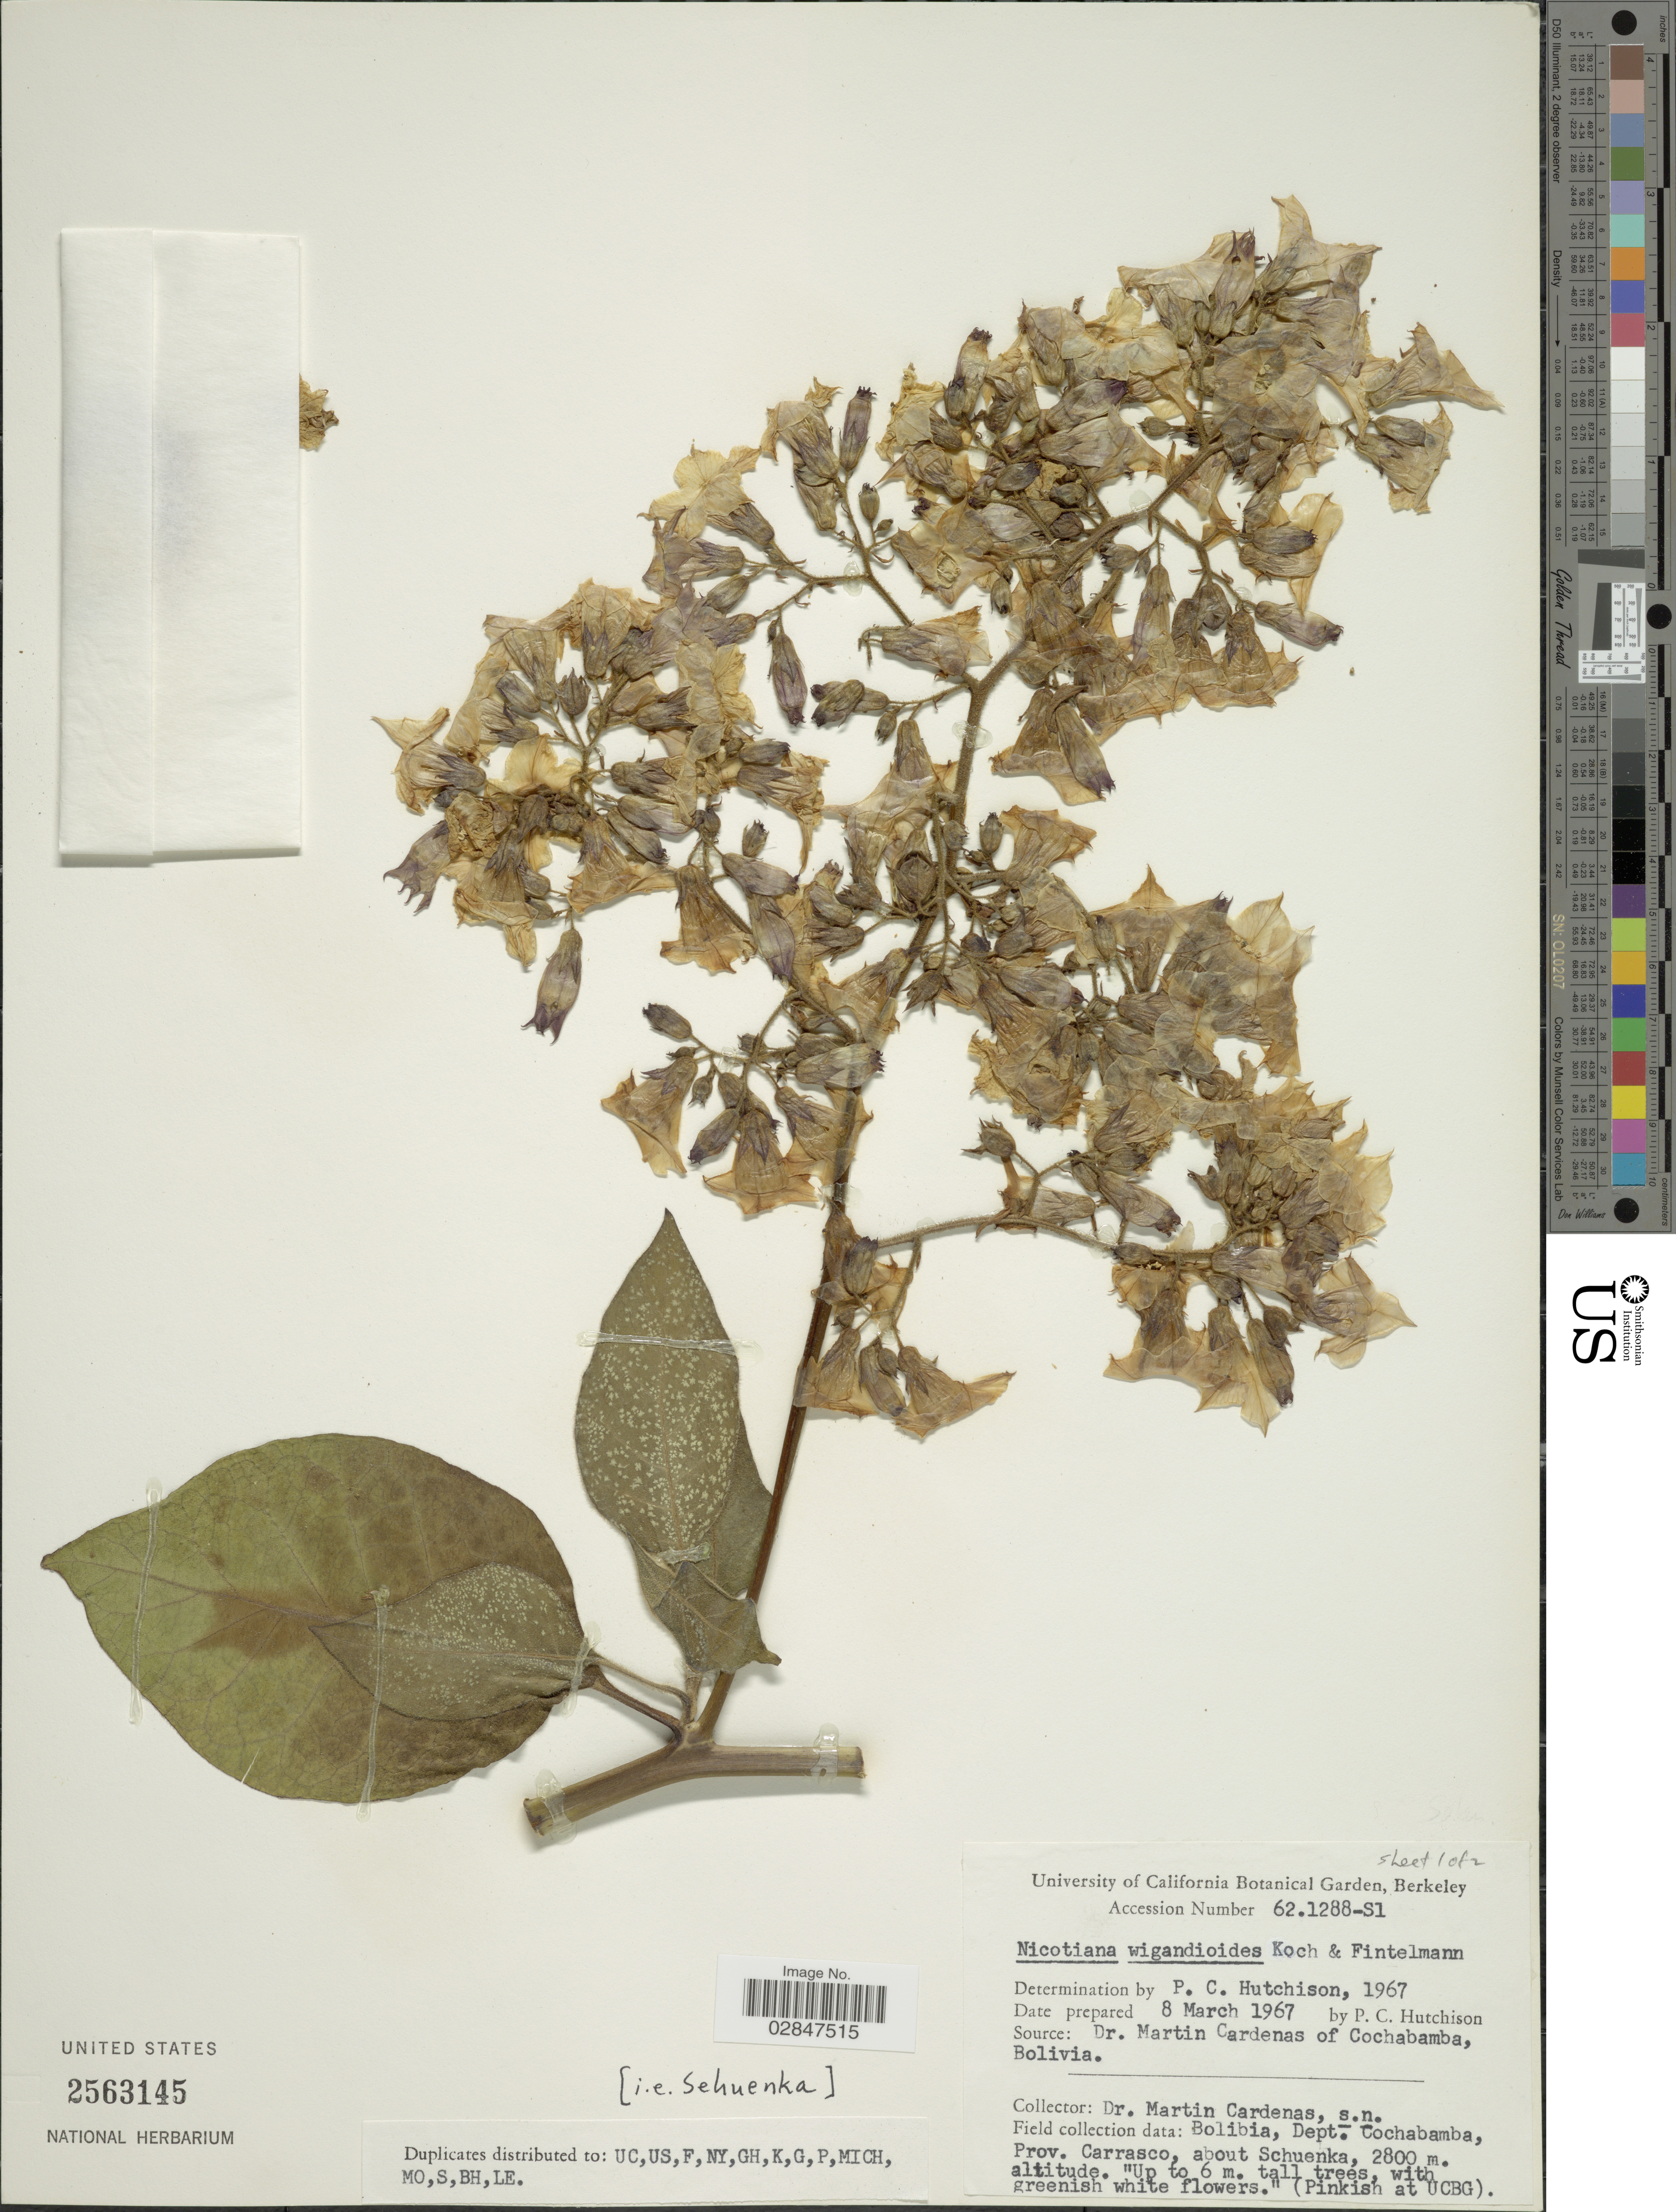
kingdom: Plantae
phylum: Tracheophyta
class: Magnoliopsida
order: Solanales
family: Solanaceae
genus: Nicotiana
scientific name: Nicotiana wigandioides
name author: K. Koch & Fintelm.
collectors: P. C. Hutchison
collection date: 1967-03-08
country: United States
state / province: California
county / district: Alameda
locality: University of California Botanical Garden, Berkeley.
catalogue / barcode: US 2563145